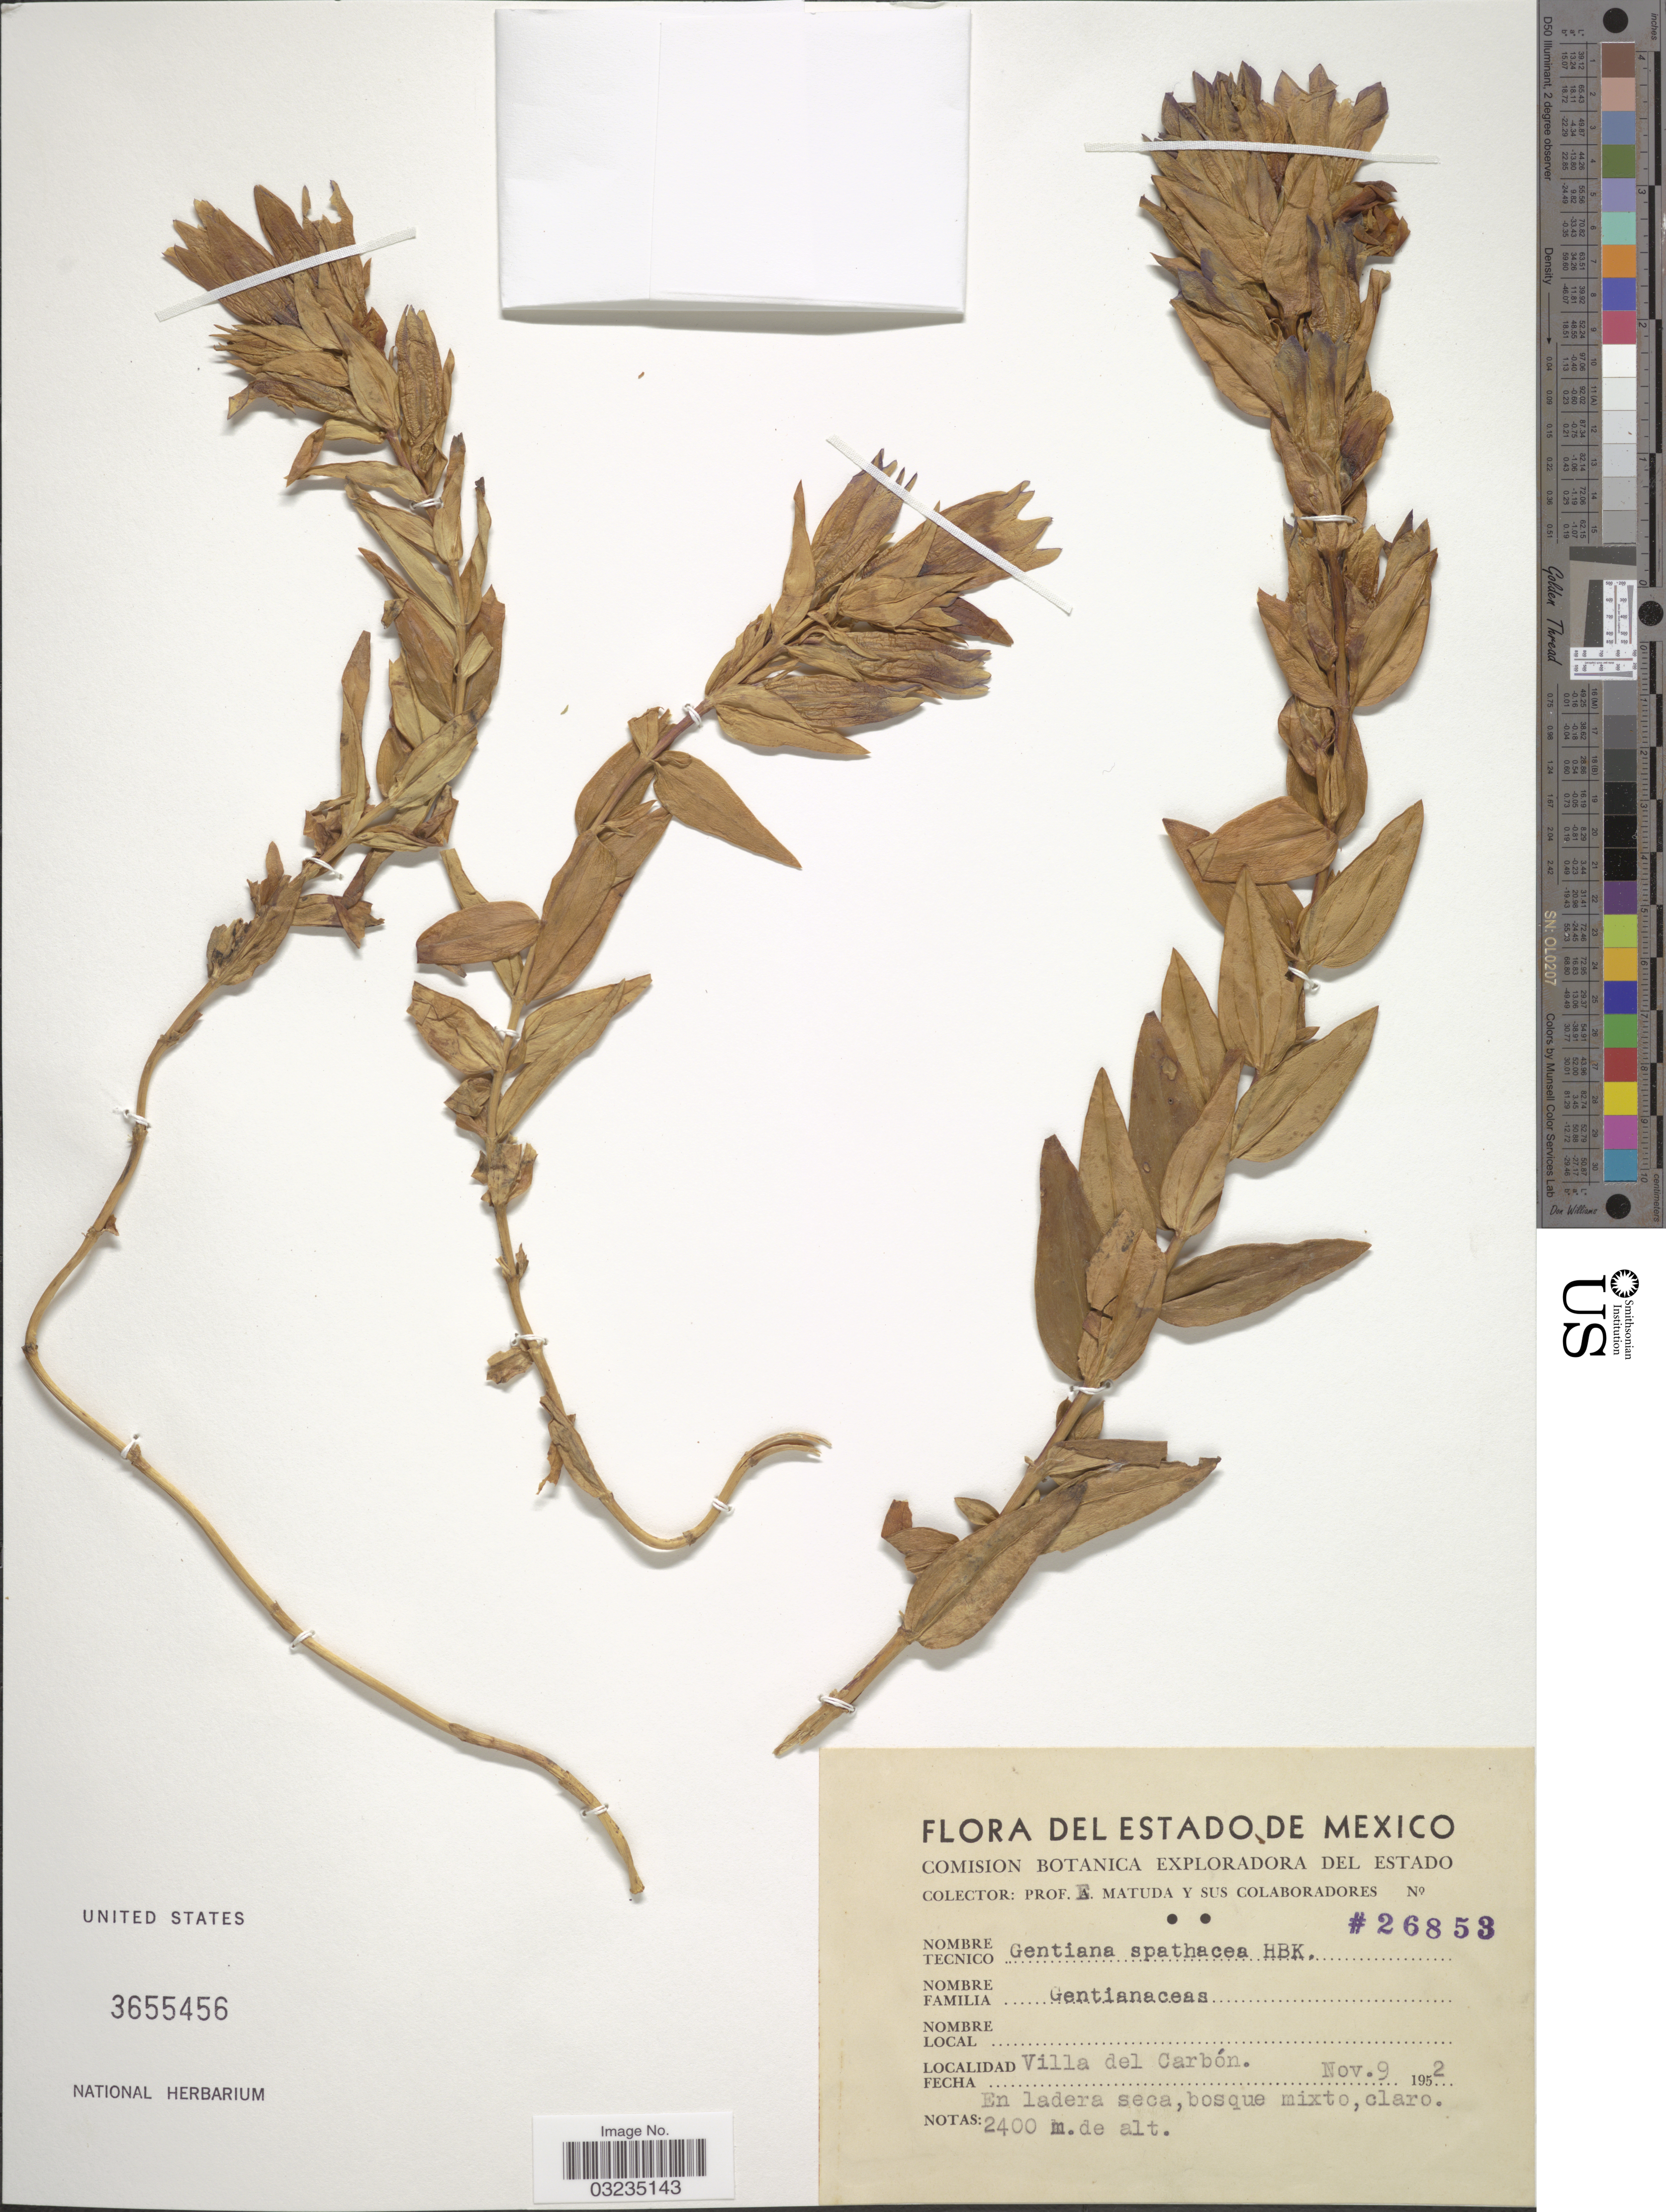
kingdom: Plantae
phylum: Tracheophyta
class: Magnoliopsida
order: Gentianales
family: Gentianaceae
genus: Gentiana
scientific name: Gentiana spathacea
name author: Kunth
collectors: E. Matuda & Sus Colaboradores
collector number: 26853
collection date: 1952-11-09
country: Mexico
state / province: México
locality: Estado de Mexico. Villa del Carbón.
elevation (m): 2400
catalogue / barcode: US 3655456